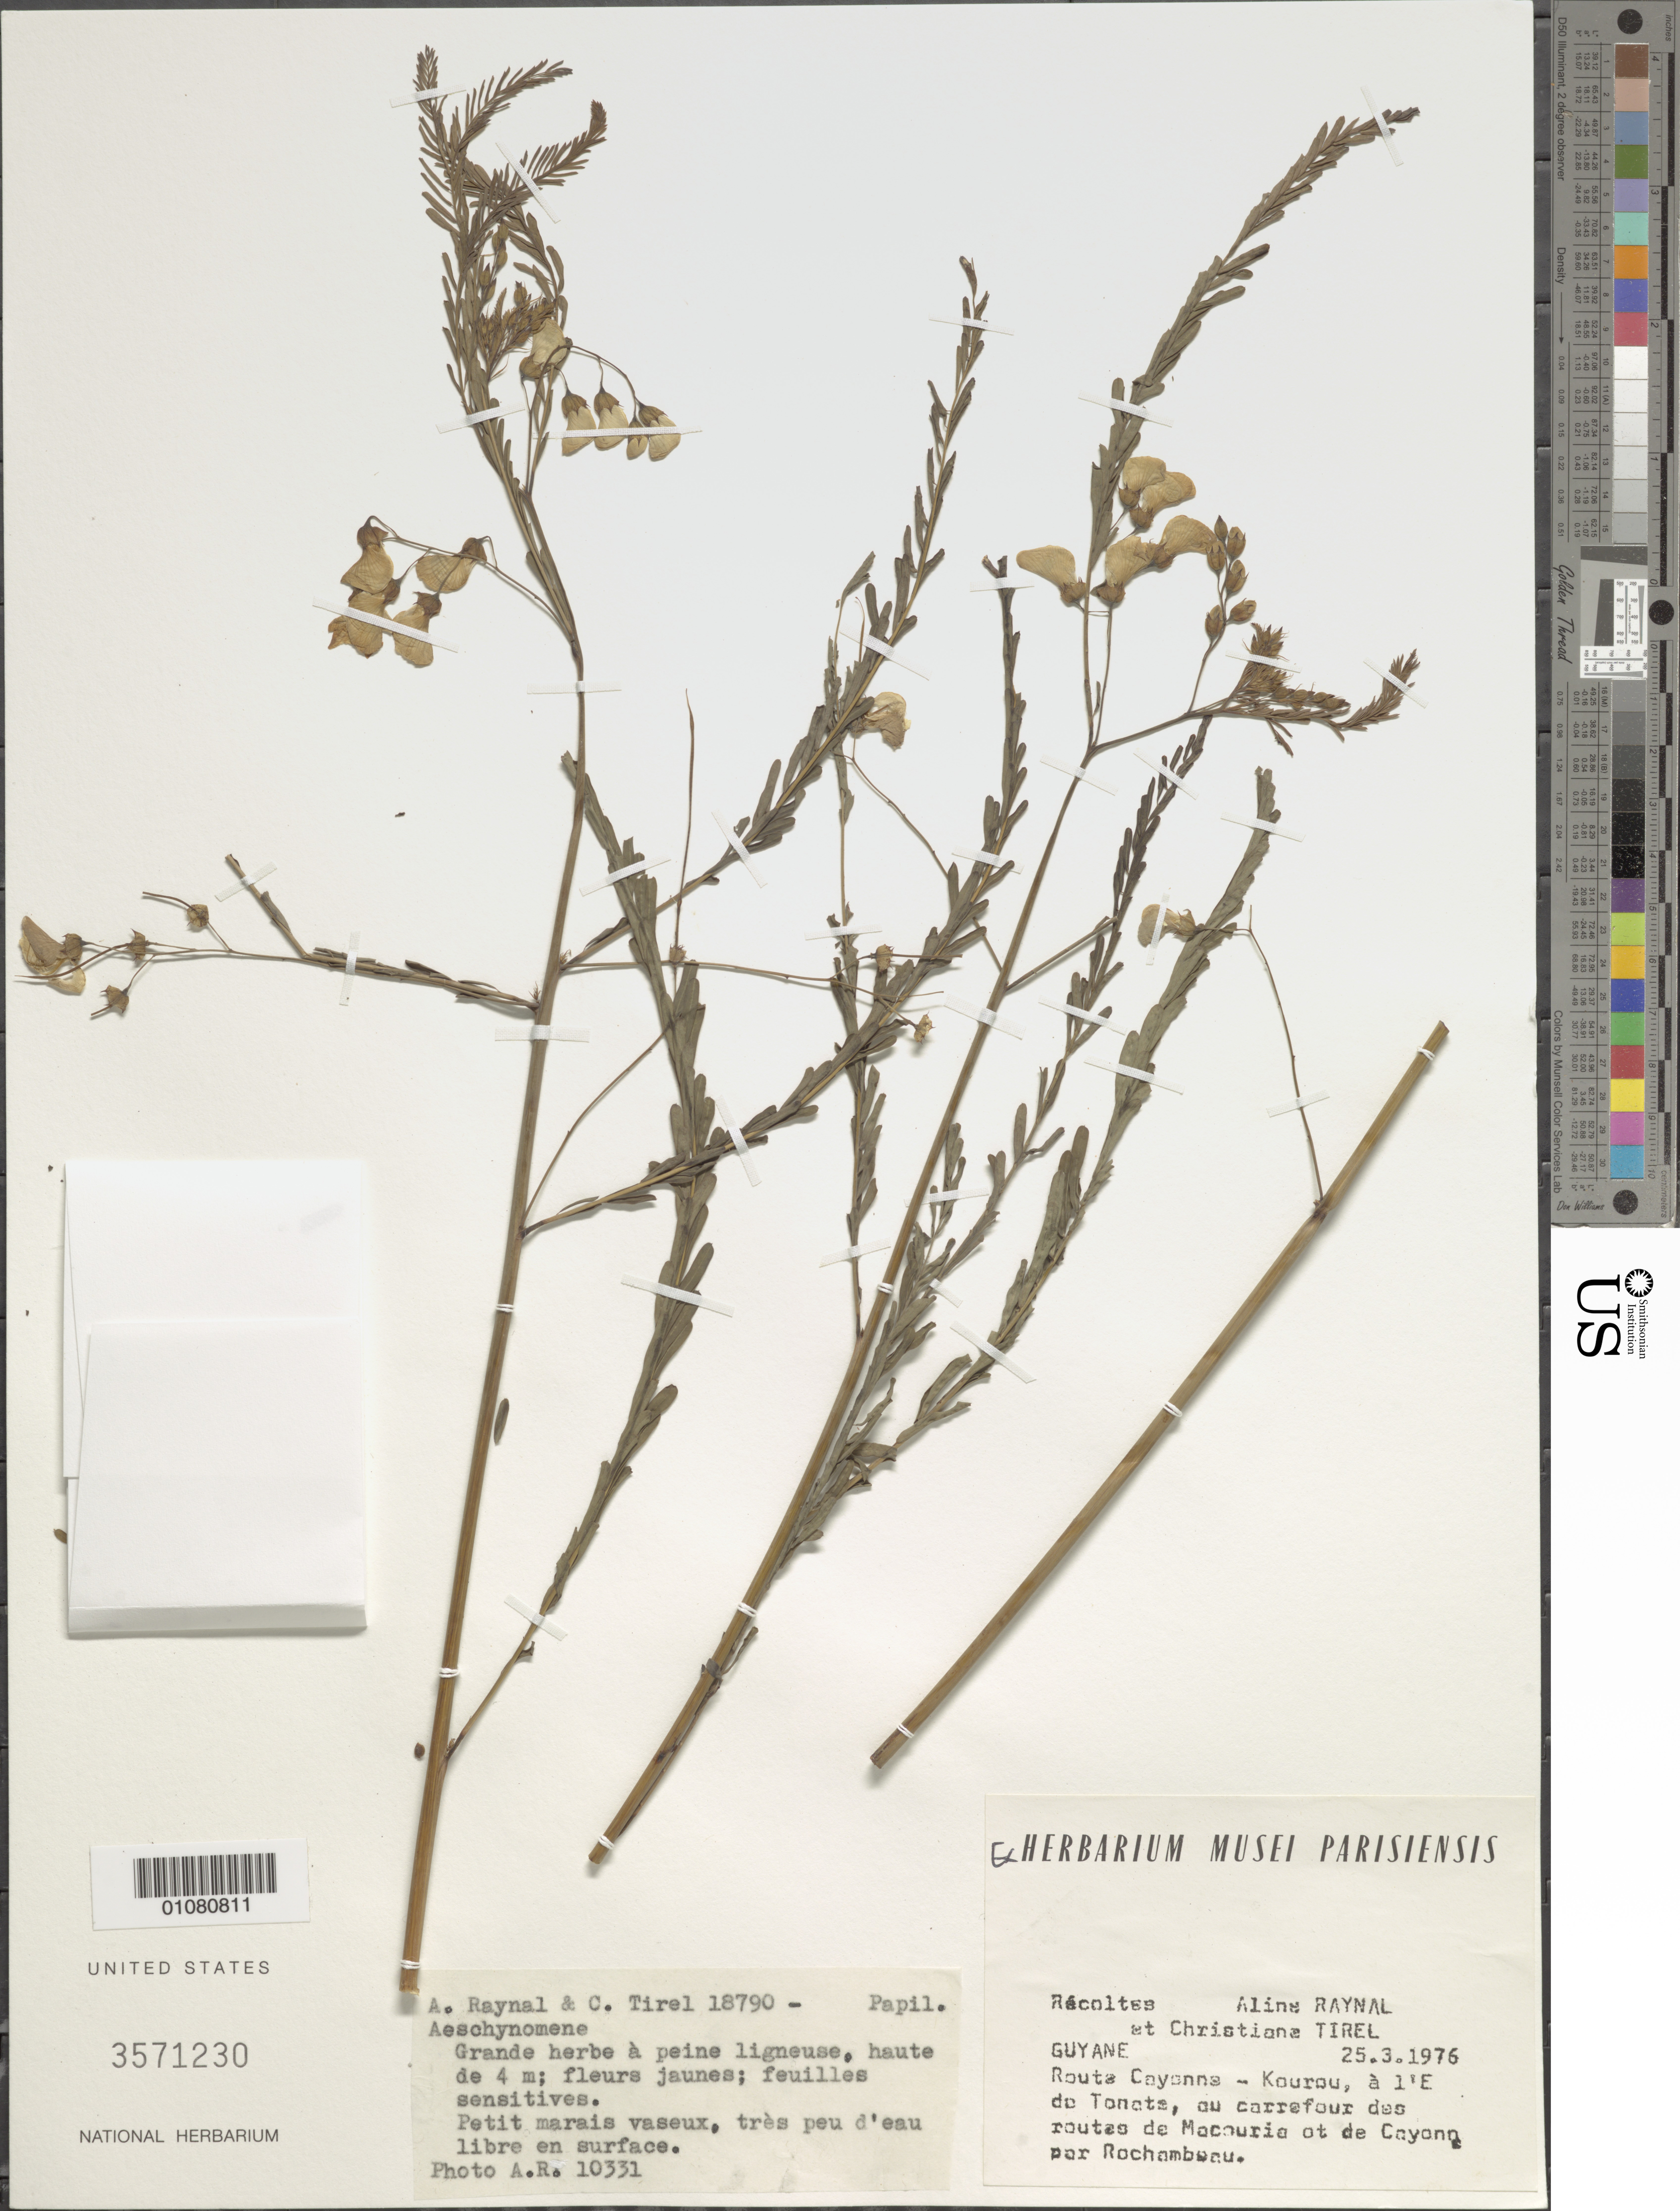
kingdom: Plantae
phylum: Tracheophyta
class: Magnoliopsida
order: Fabales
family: Fabaceae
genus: Aeschynomene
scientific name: Aeschynomene sp.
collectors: A. M. Raynal & C. Tirel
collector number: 18790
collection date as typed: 25-Mar-76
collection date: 1976-03-25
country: French Guiana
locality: Route Cayenne-Kourou, a l'Est de Tonata, au carrefour des routes de Macouria et de Cayenne par Rochambeau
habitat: Petit marais vaseaux, tres peu d'eau libre en surface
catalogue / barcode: US 3571230